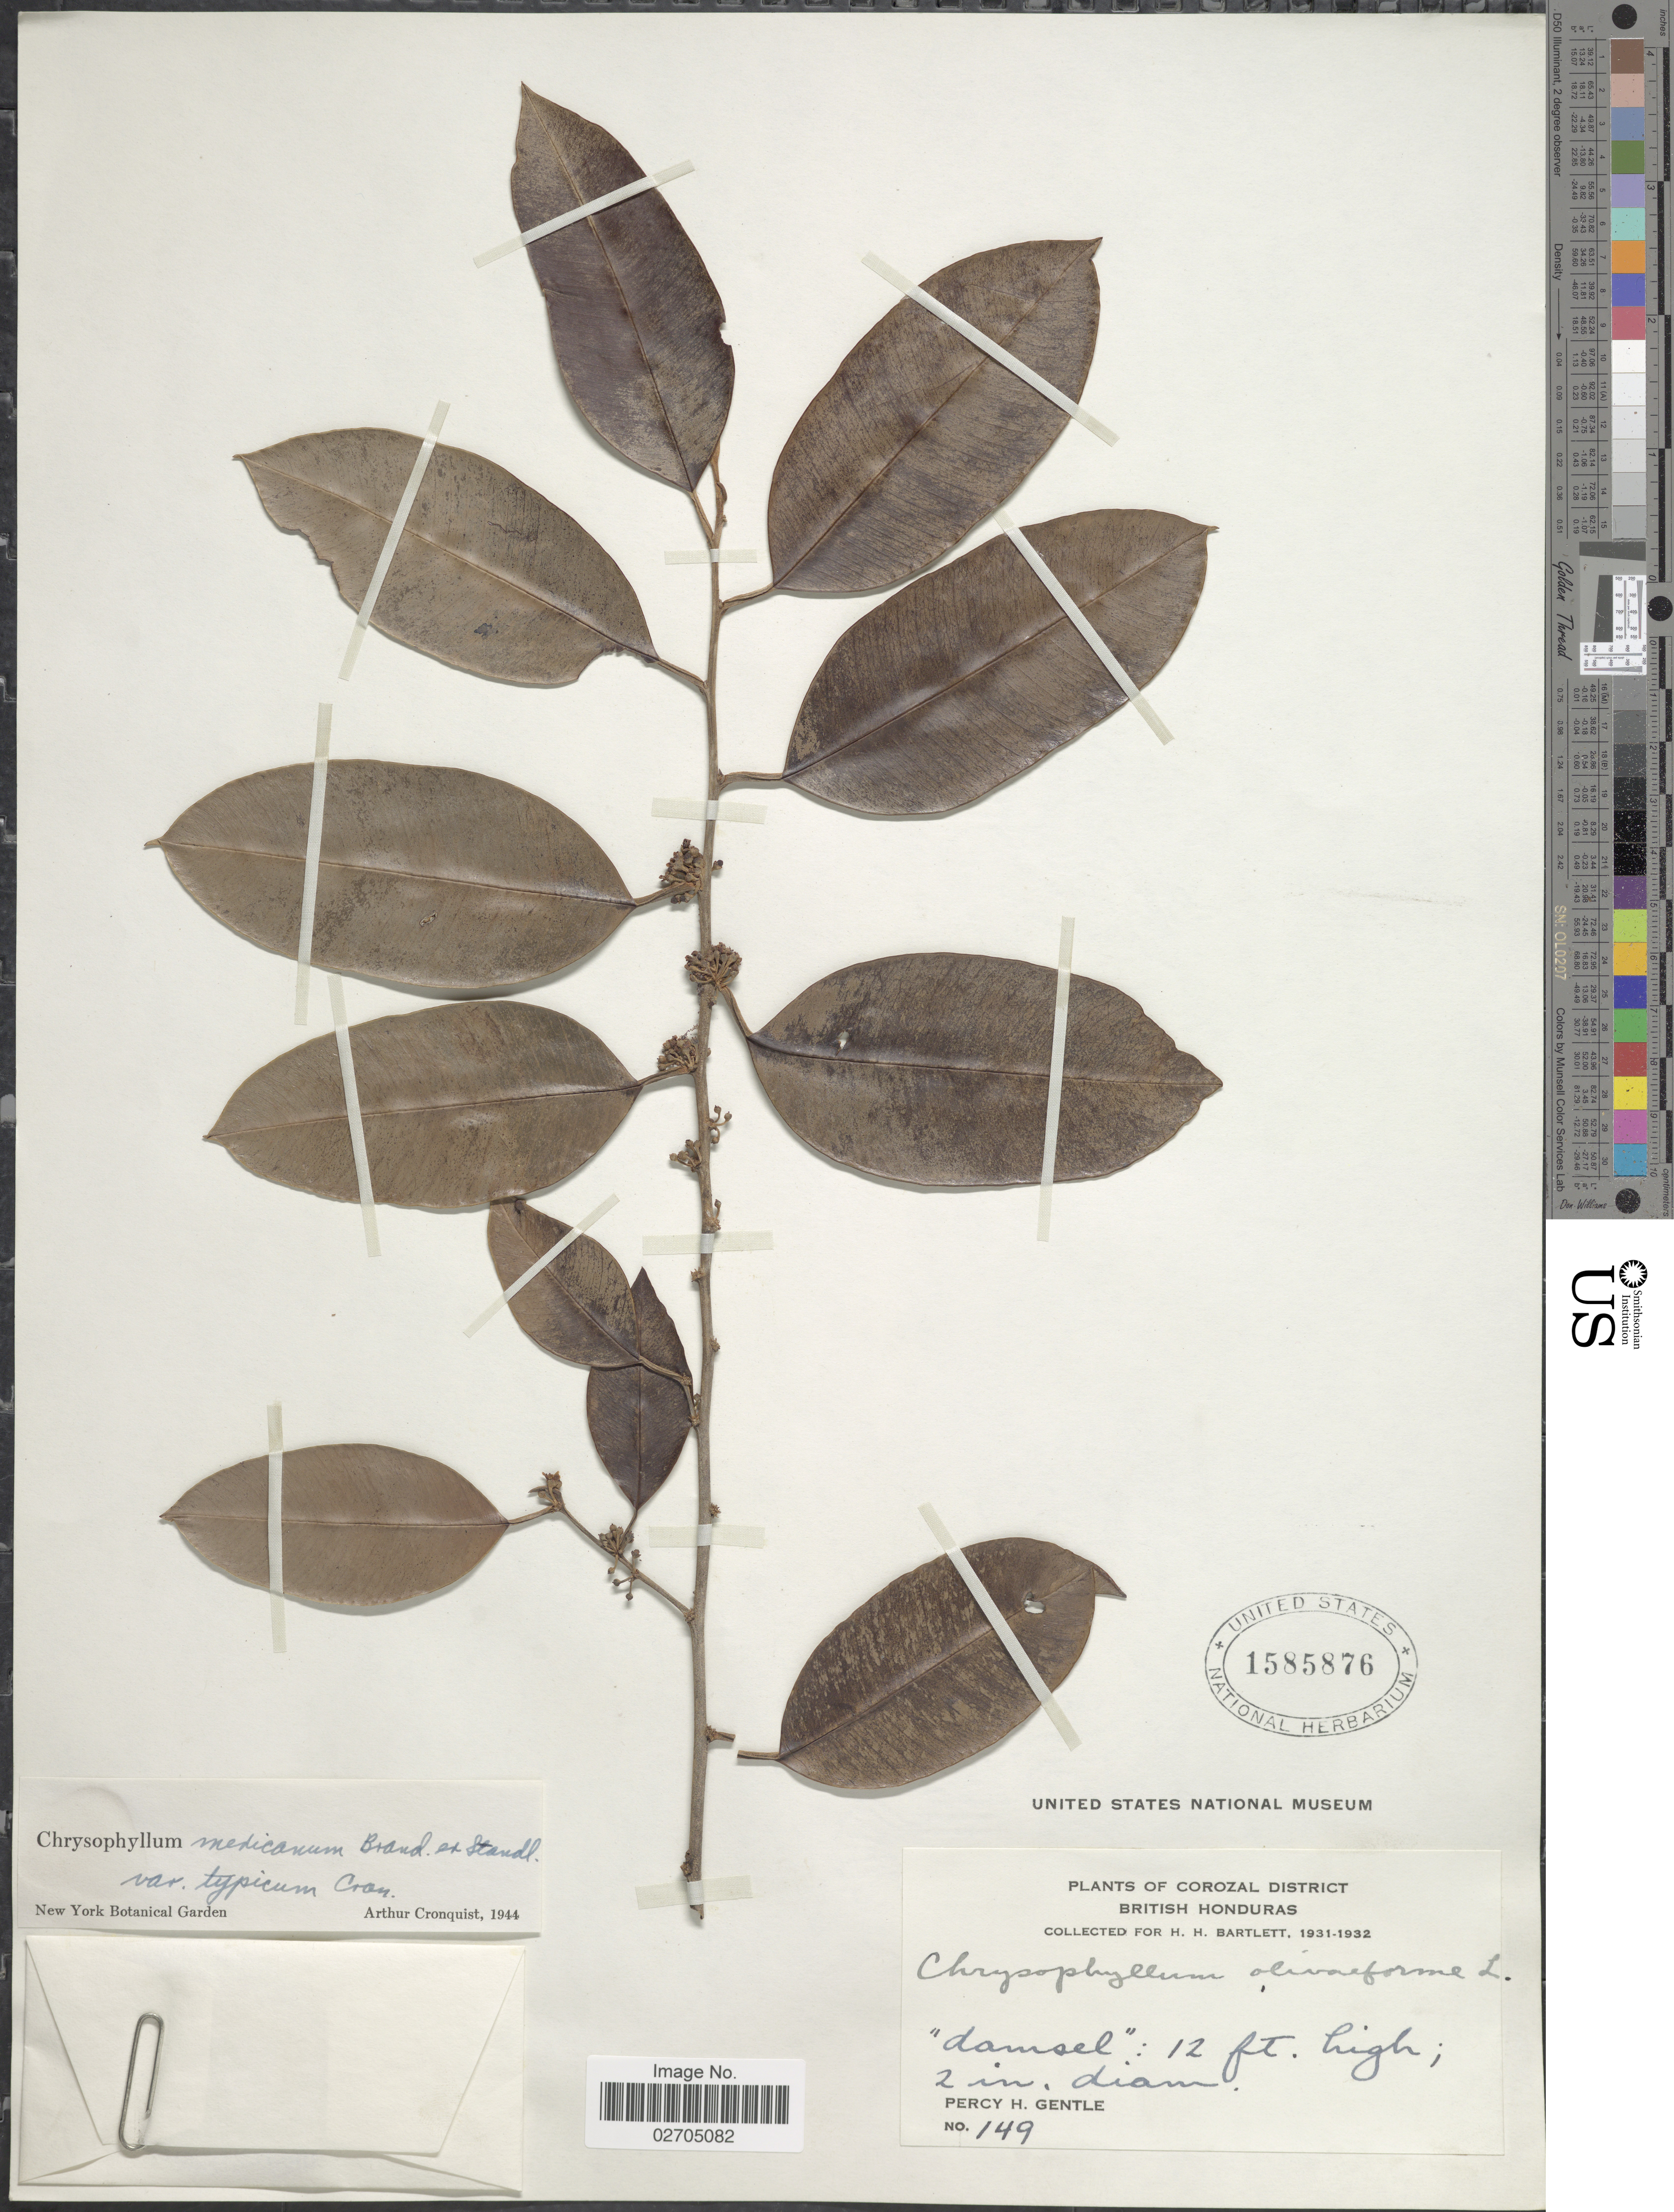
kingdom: Plantae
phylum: Tracheophyta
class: Magnoliopsida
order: Ericales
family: Sapotaceae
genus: Chrysophyllum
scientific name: Chrysophyllum mexicanum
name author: Brandegee ex Standl.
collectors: P. H. Gentle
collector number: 149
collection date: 1931/1932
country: Belize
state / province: Corozal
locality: British Honduras, Corozal District.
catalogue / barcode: US 1585876